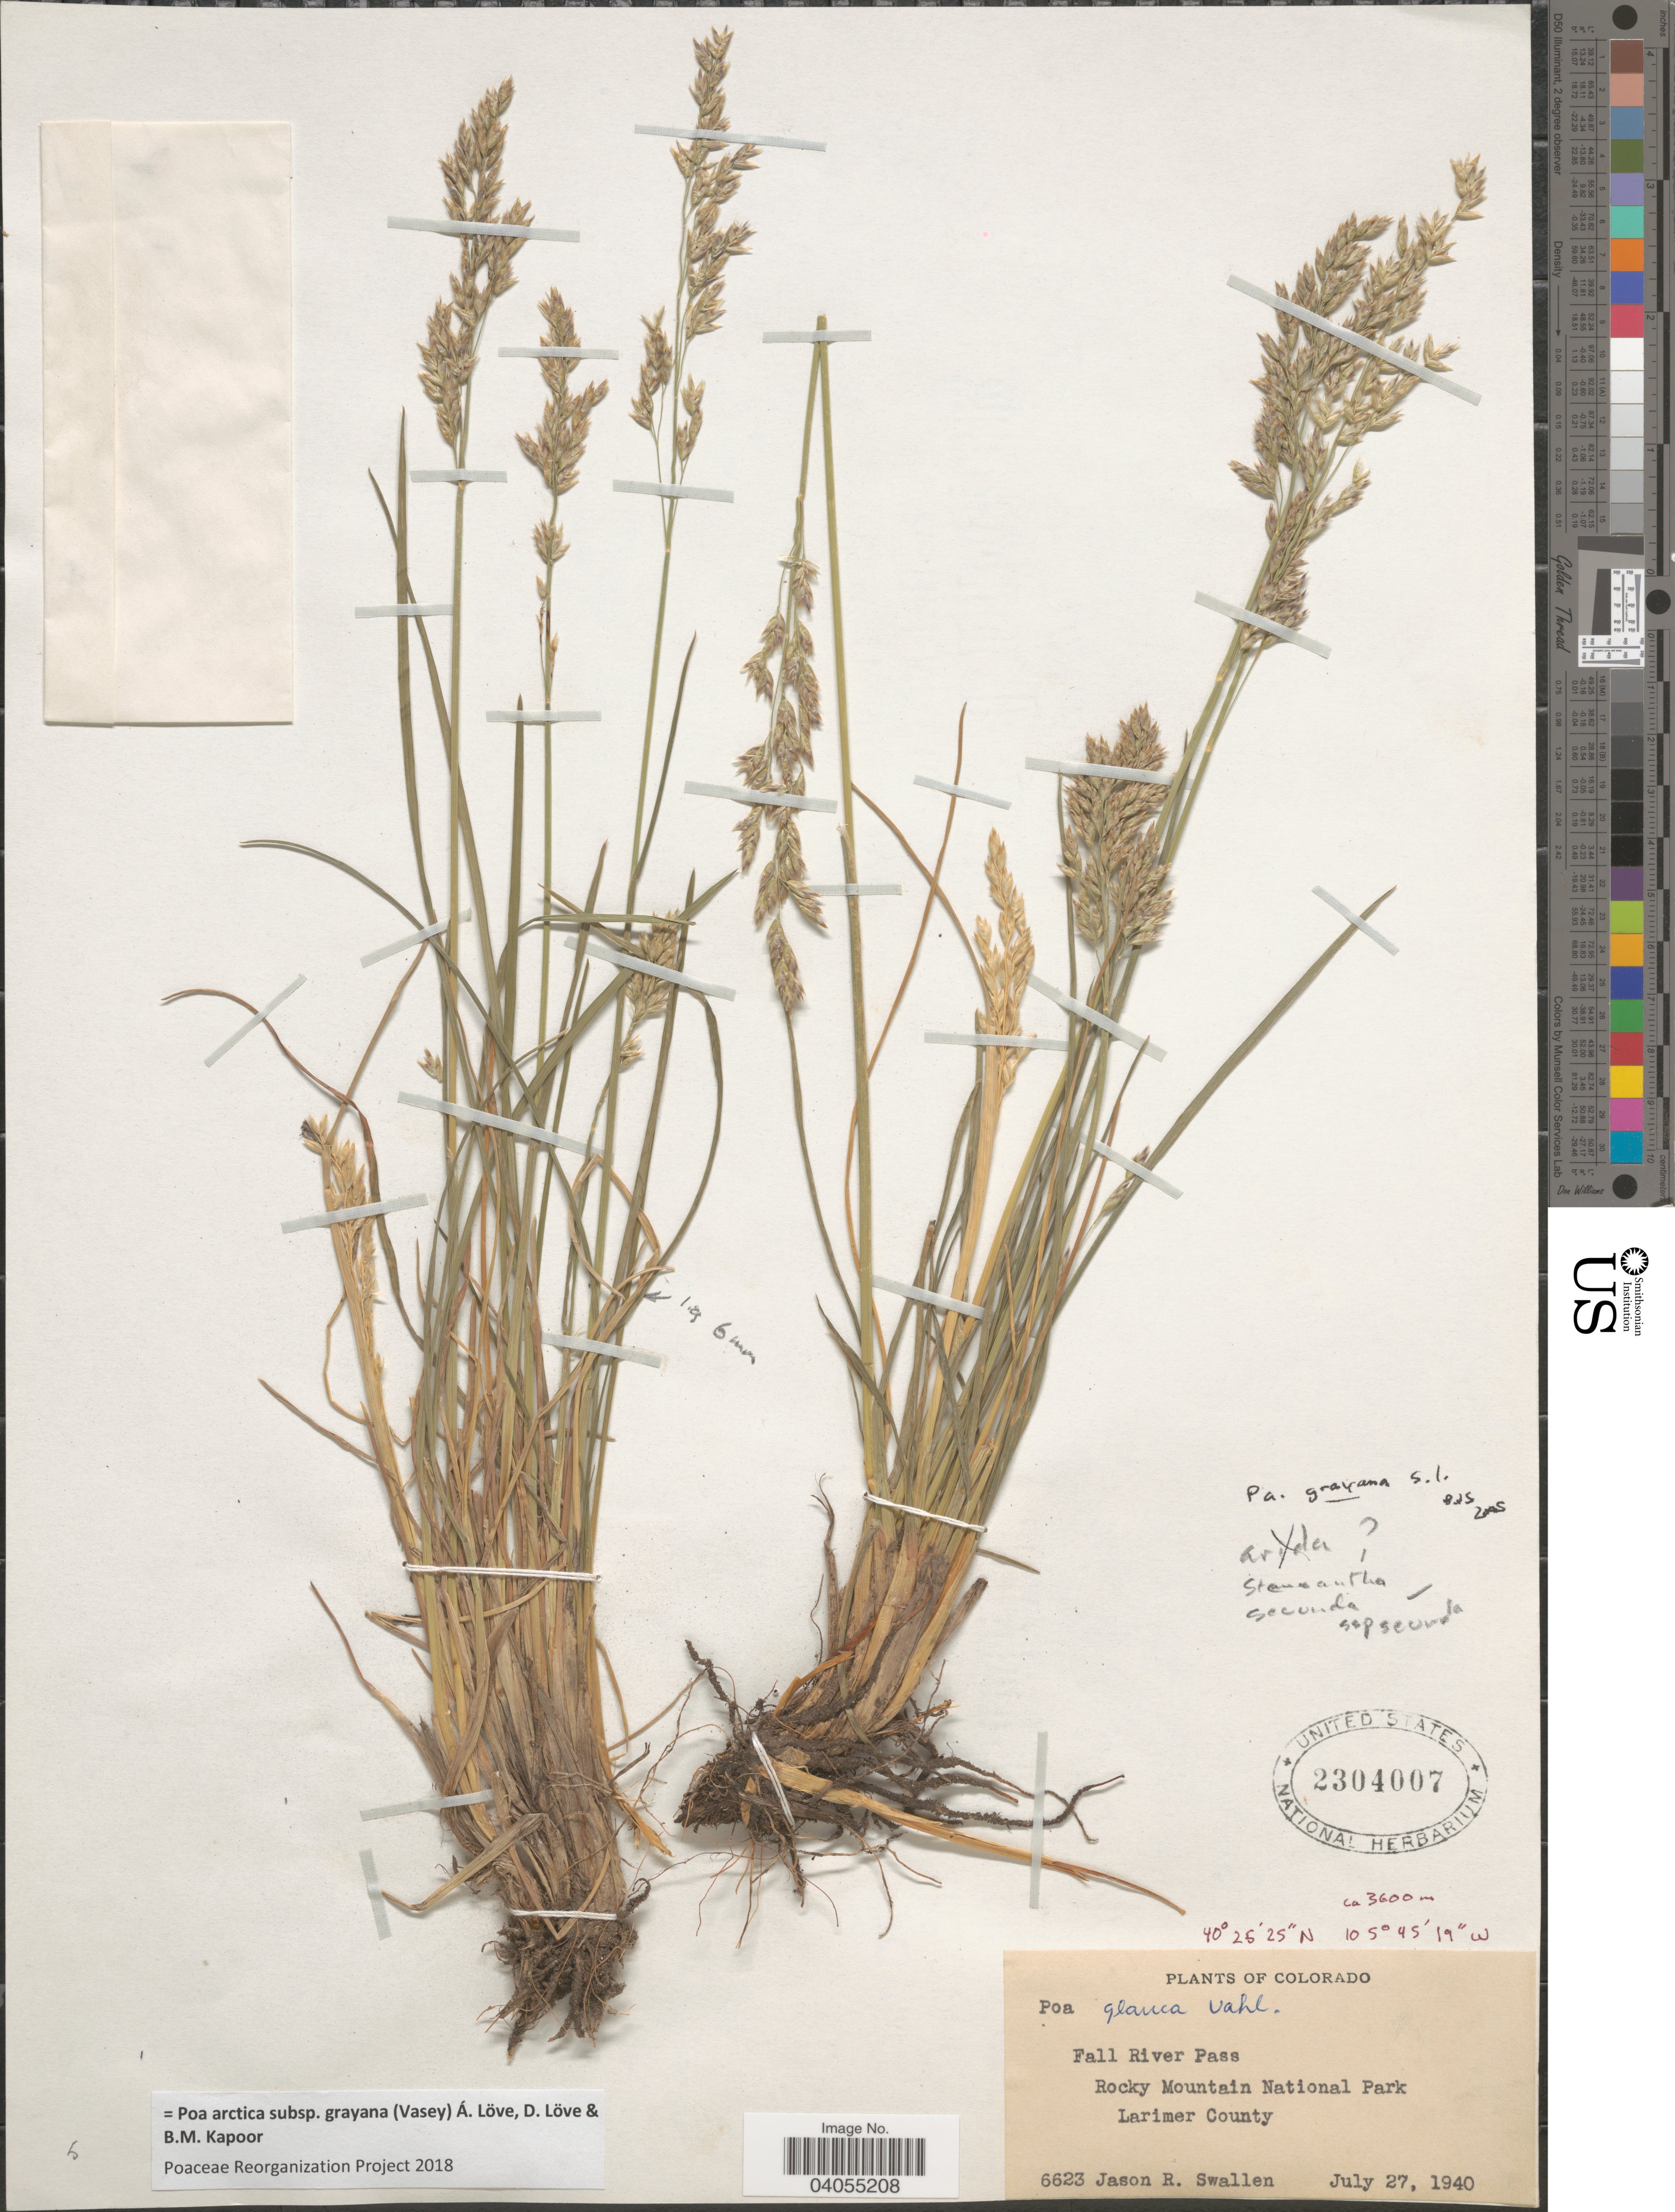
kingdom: Plantae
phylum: Tracheophyta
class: Liliopsida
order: Poales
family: Poaceae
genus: Poa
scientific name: Poa arctica subsp. grayana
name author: (Vasey) Á. Löve et al.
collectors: J. R. Swallen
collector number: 6623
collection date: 1940-07-27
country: United States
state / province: Colorado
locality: Fall River Pass. Rocky Mountain National Park. Larimer County.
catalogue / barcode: US 2304007